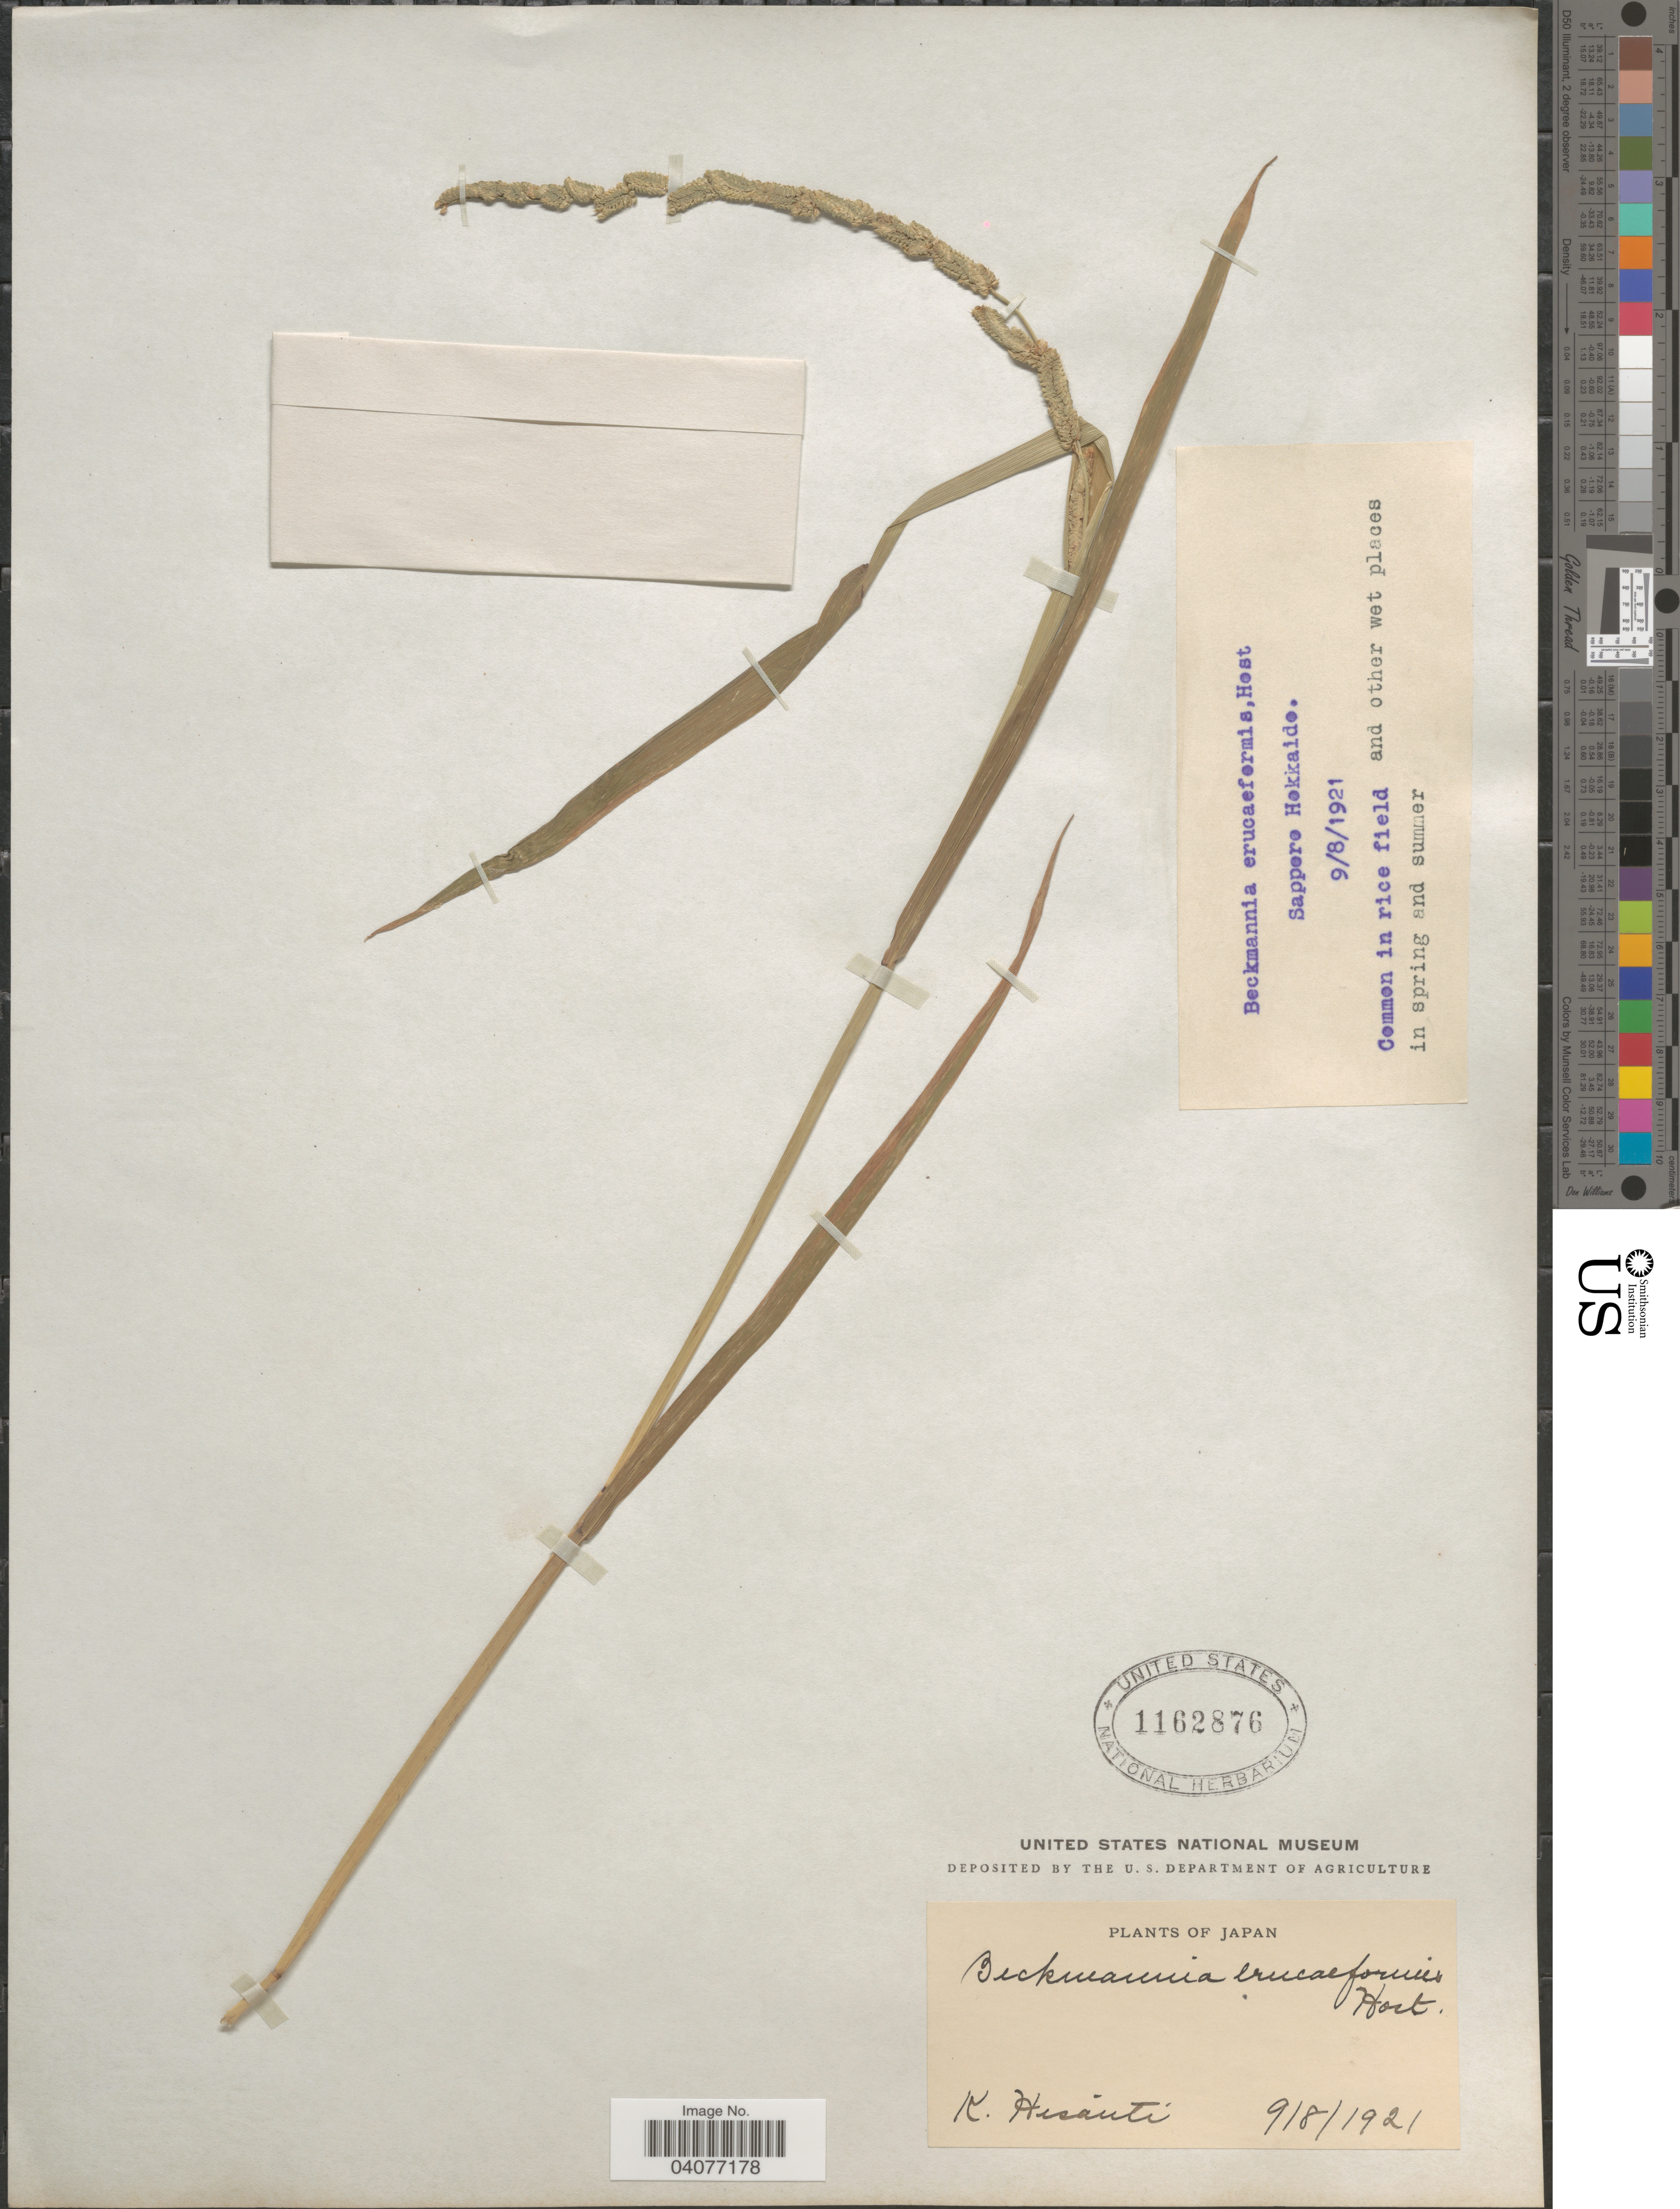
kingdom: Plantae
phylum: Tracheophyta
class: Liliopsida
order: Poales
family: Poaceae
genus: Beckmannia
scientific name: Beckmannia eruciformis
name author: (L.) Host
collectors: K. Hisauti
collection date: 1921-08-09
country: Japan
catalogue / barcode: US 1162876